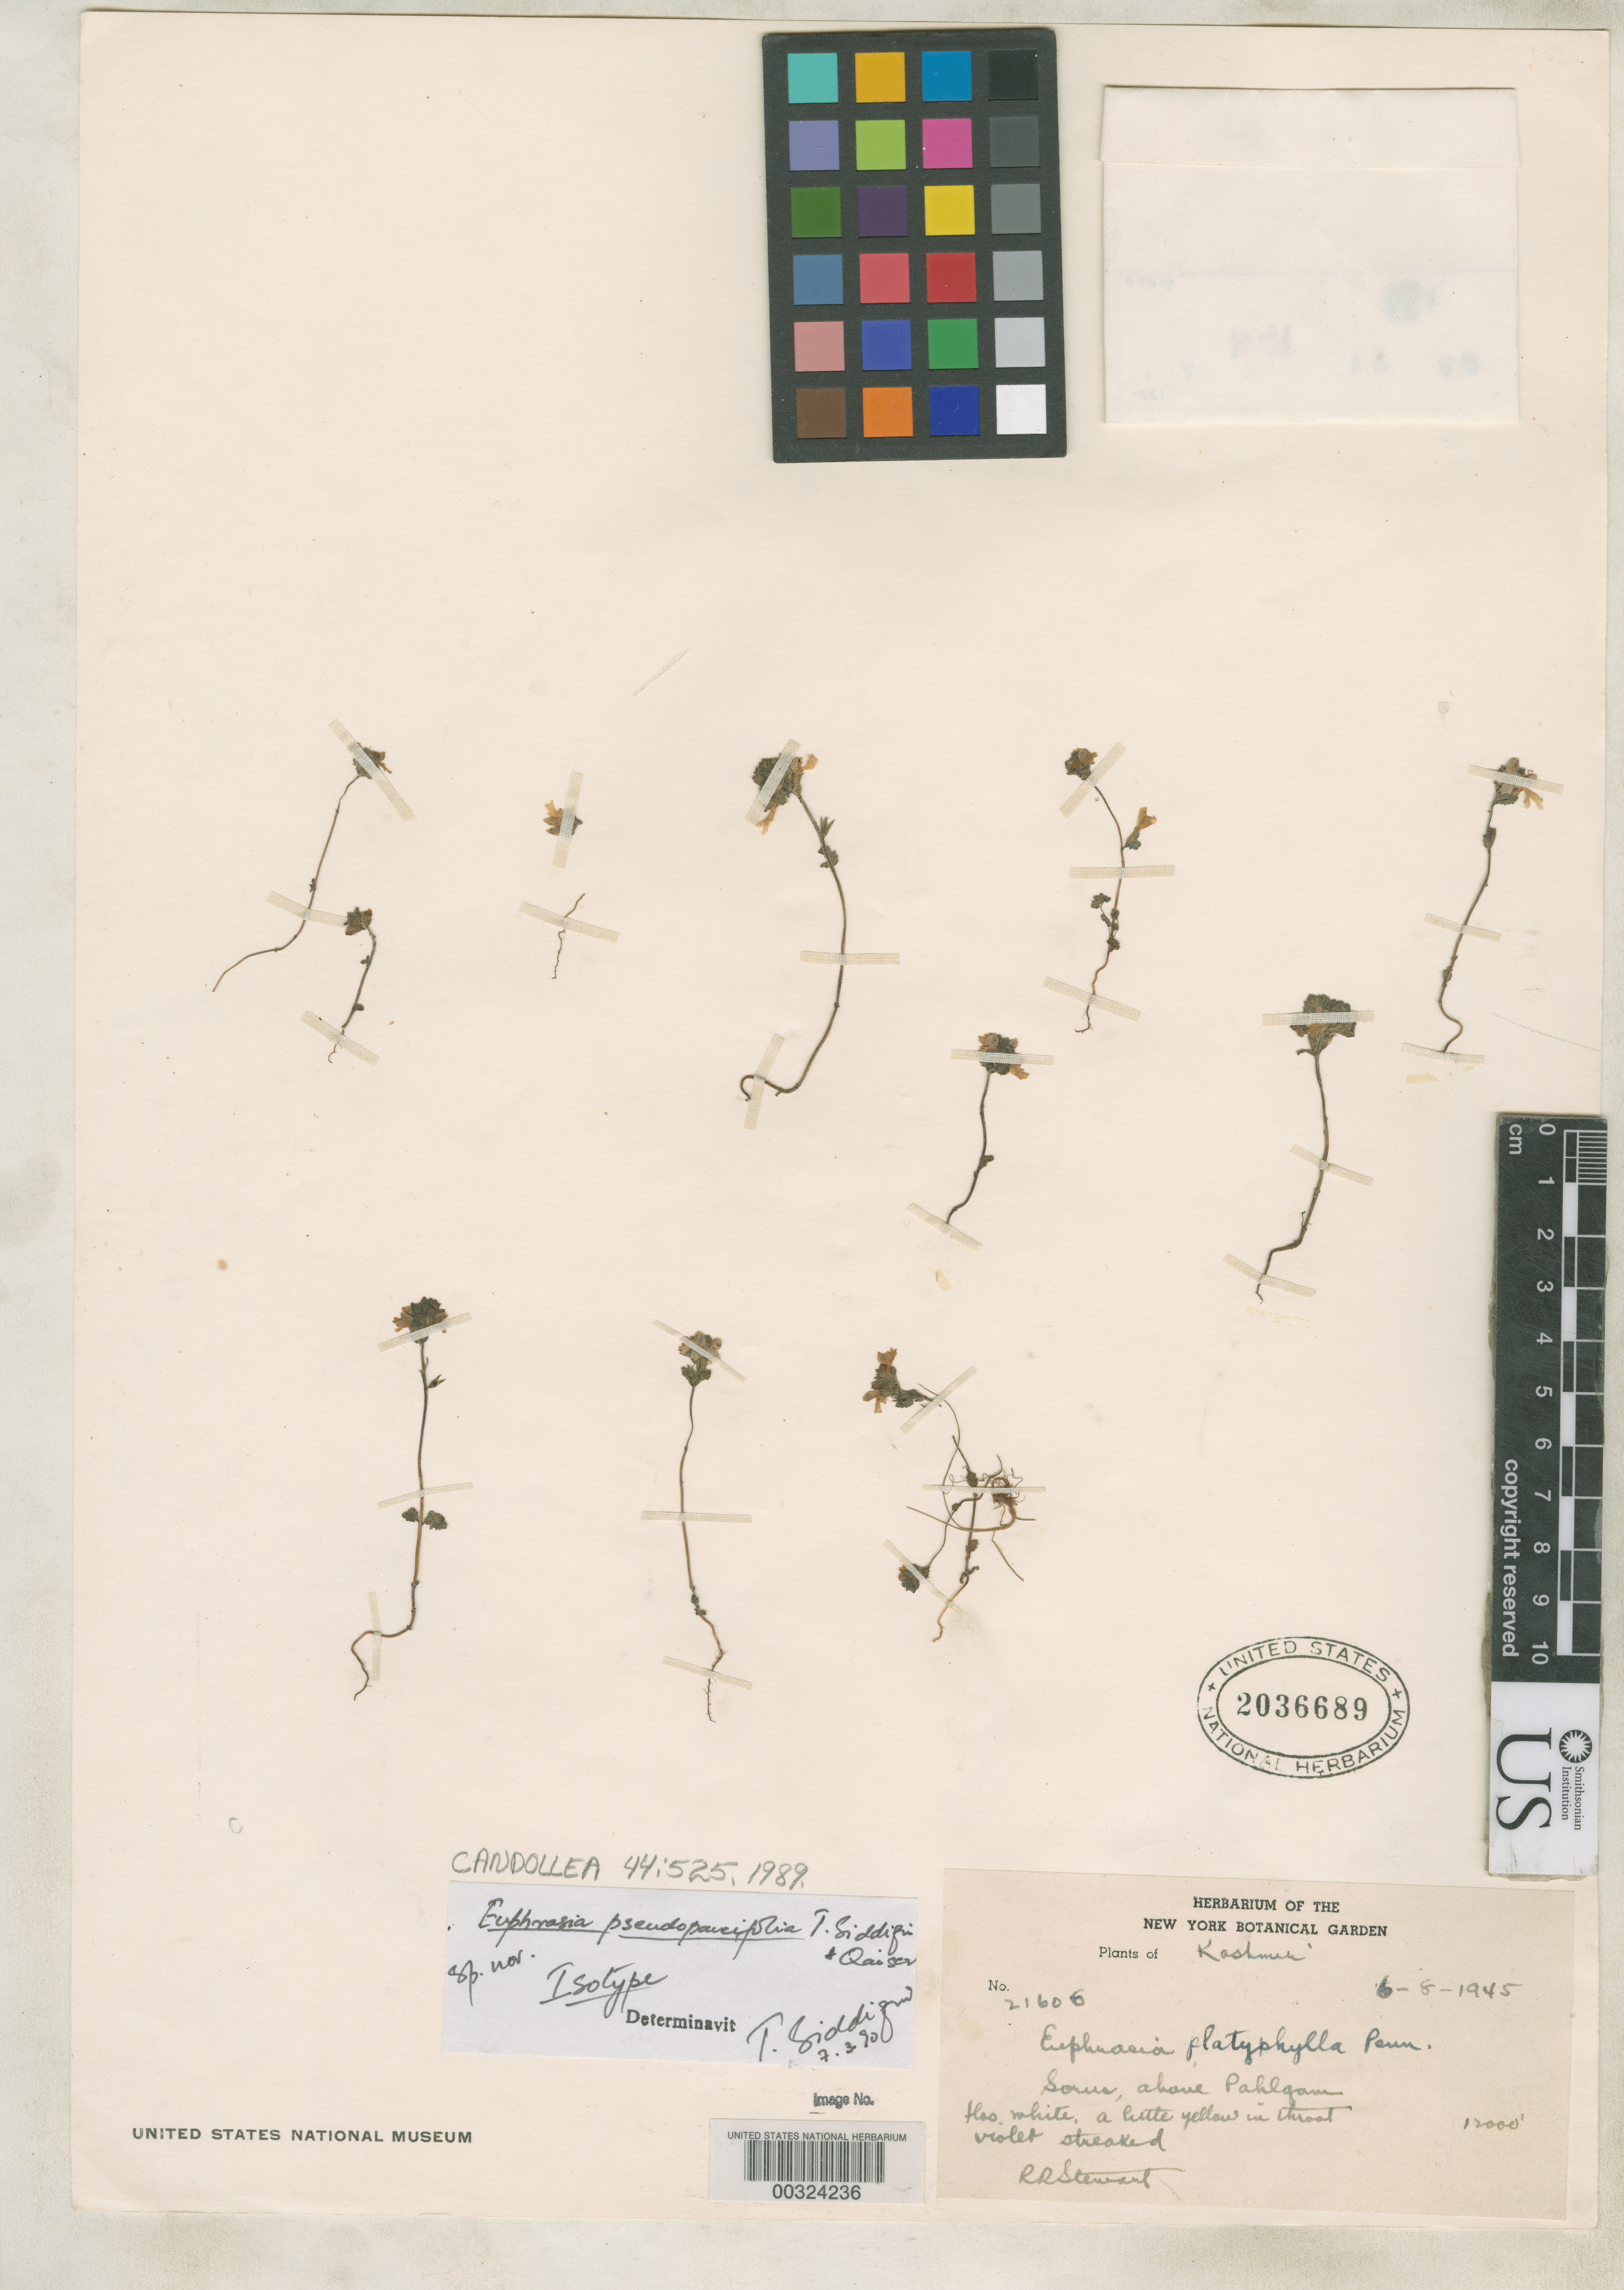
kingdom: Plantae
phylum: Tracheophyta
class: Magnoliopsida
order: Lamiales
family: Orobanchaceae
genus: Euphrasia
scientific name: Euphrasia pseudopaucifolia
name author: Siddiqui & Qaiser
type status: Isotype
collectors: R. R. Stewart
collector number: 21606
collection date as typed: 06 Aug 1945 or 08 Jun 1945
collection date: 1945-06-08 or 1945-08-06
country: India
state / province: Jammu And Kashmir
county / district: Kashmir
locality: Sorus above Pahlgam.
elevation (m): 3658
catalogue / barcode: US 2036689